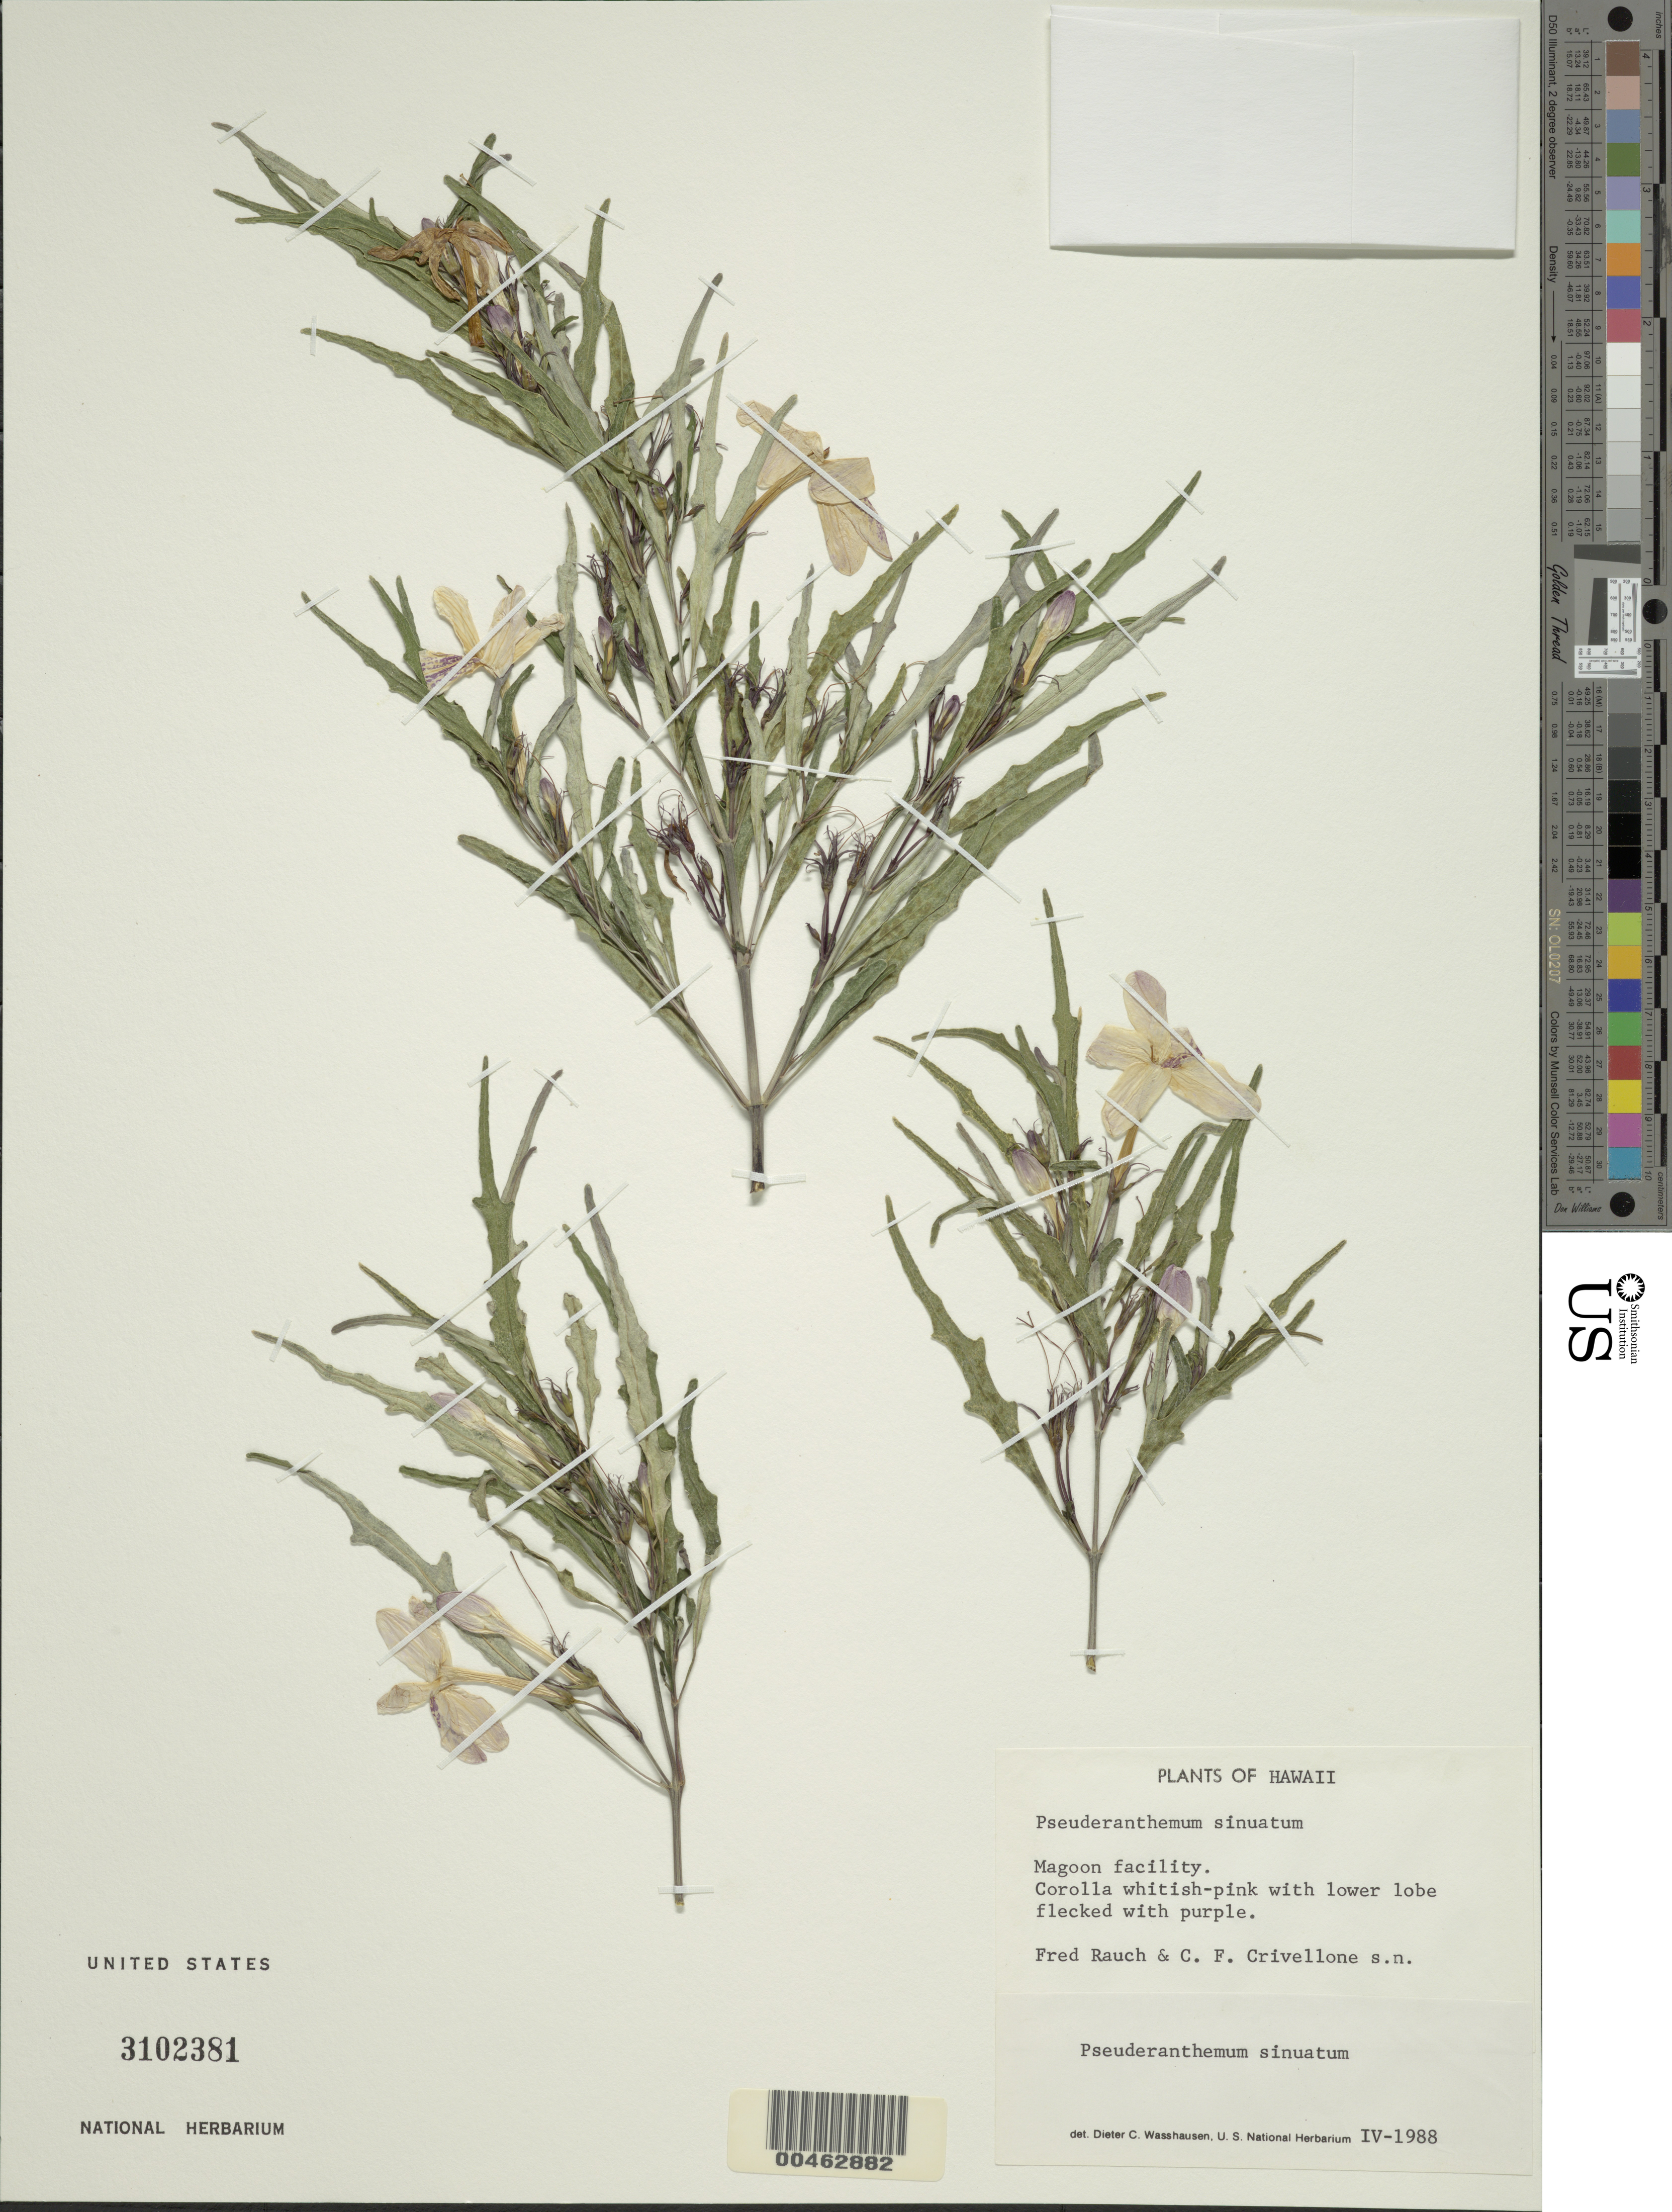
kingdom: Plantae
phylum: Tracheophyta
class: Magnoliopsida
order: Lamiales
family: Acanthaceae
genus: Pseuderanthemum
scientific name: Pseuderanthemum sinuatum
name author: Radlk.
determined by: Wasshausen, Dieter C., (BOT), Smithsonian Institution - National Museum of Natural History (UNITED STATES)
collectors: F. Rauch & C. Crivellone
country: United States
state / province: Hawaii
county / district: Honolulu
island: Oahu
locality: Magoon facility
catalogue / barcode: US 3102381